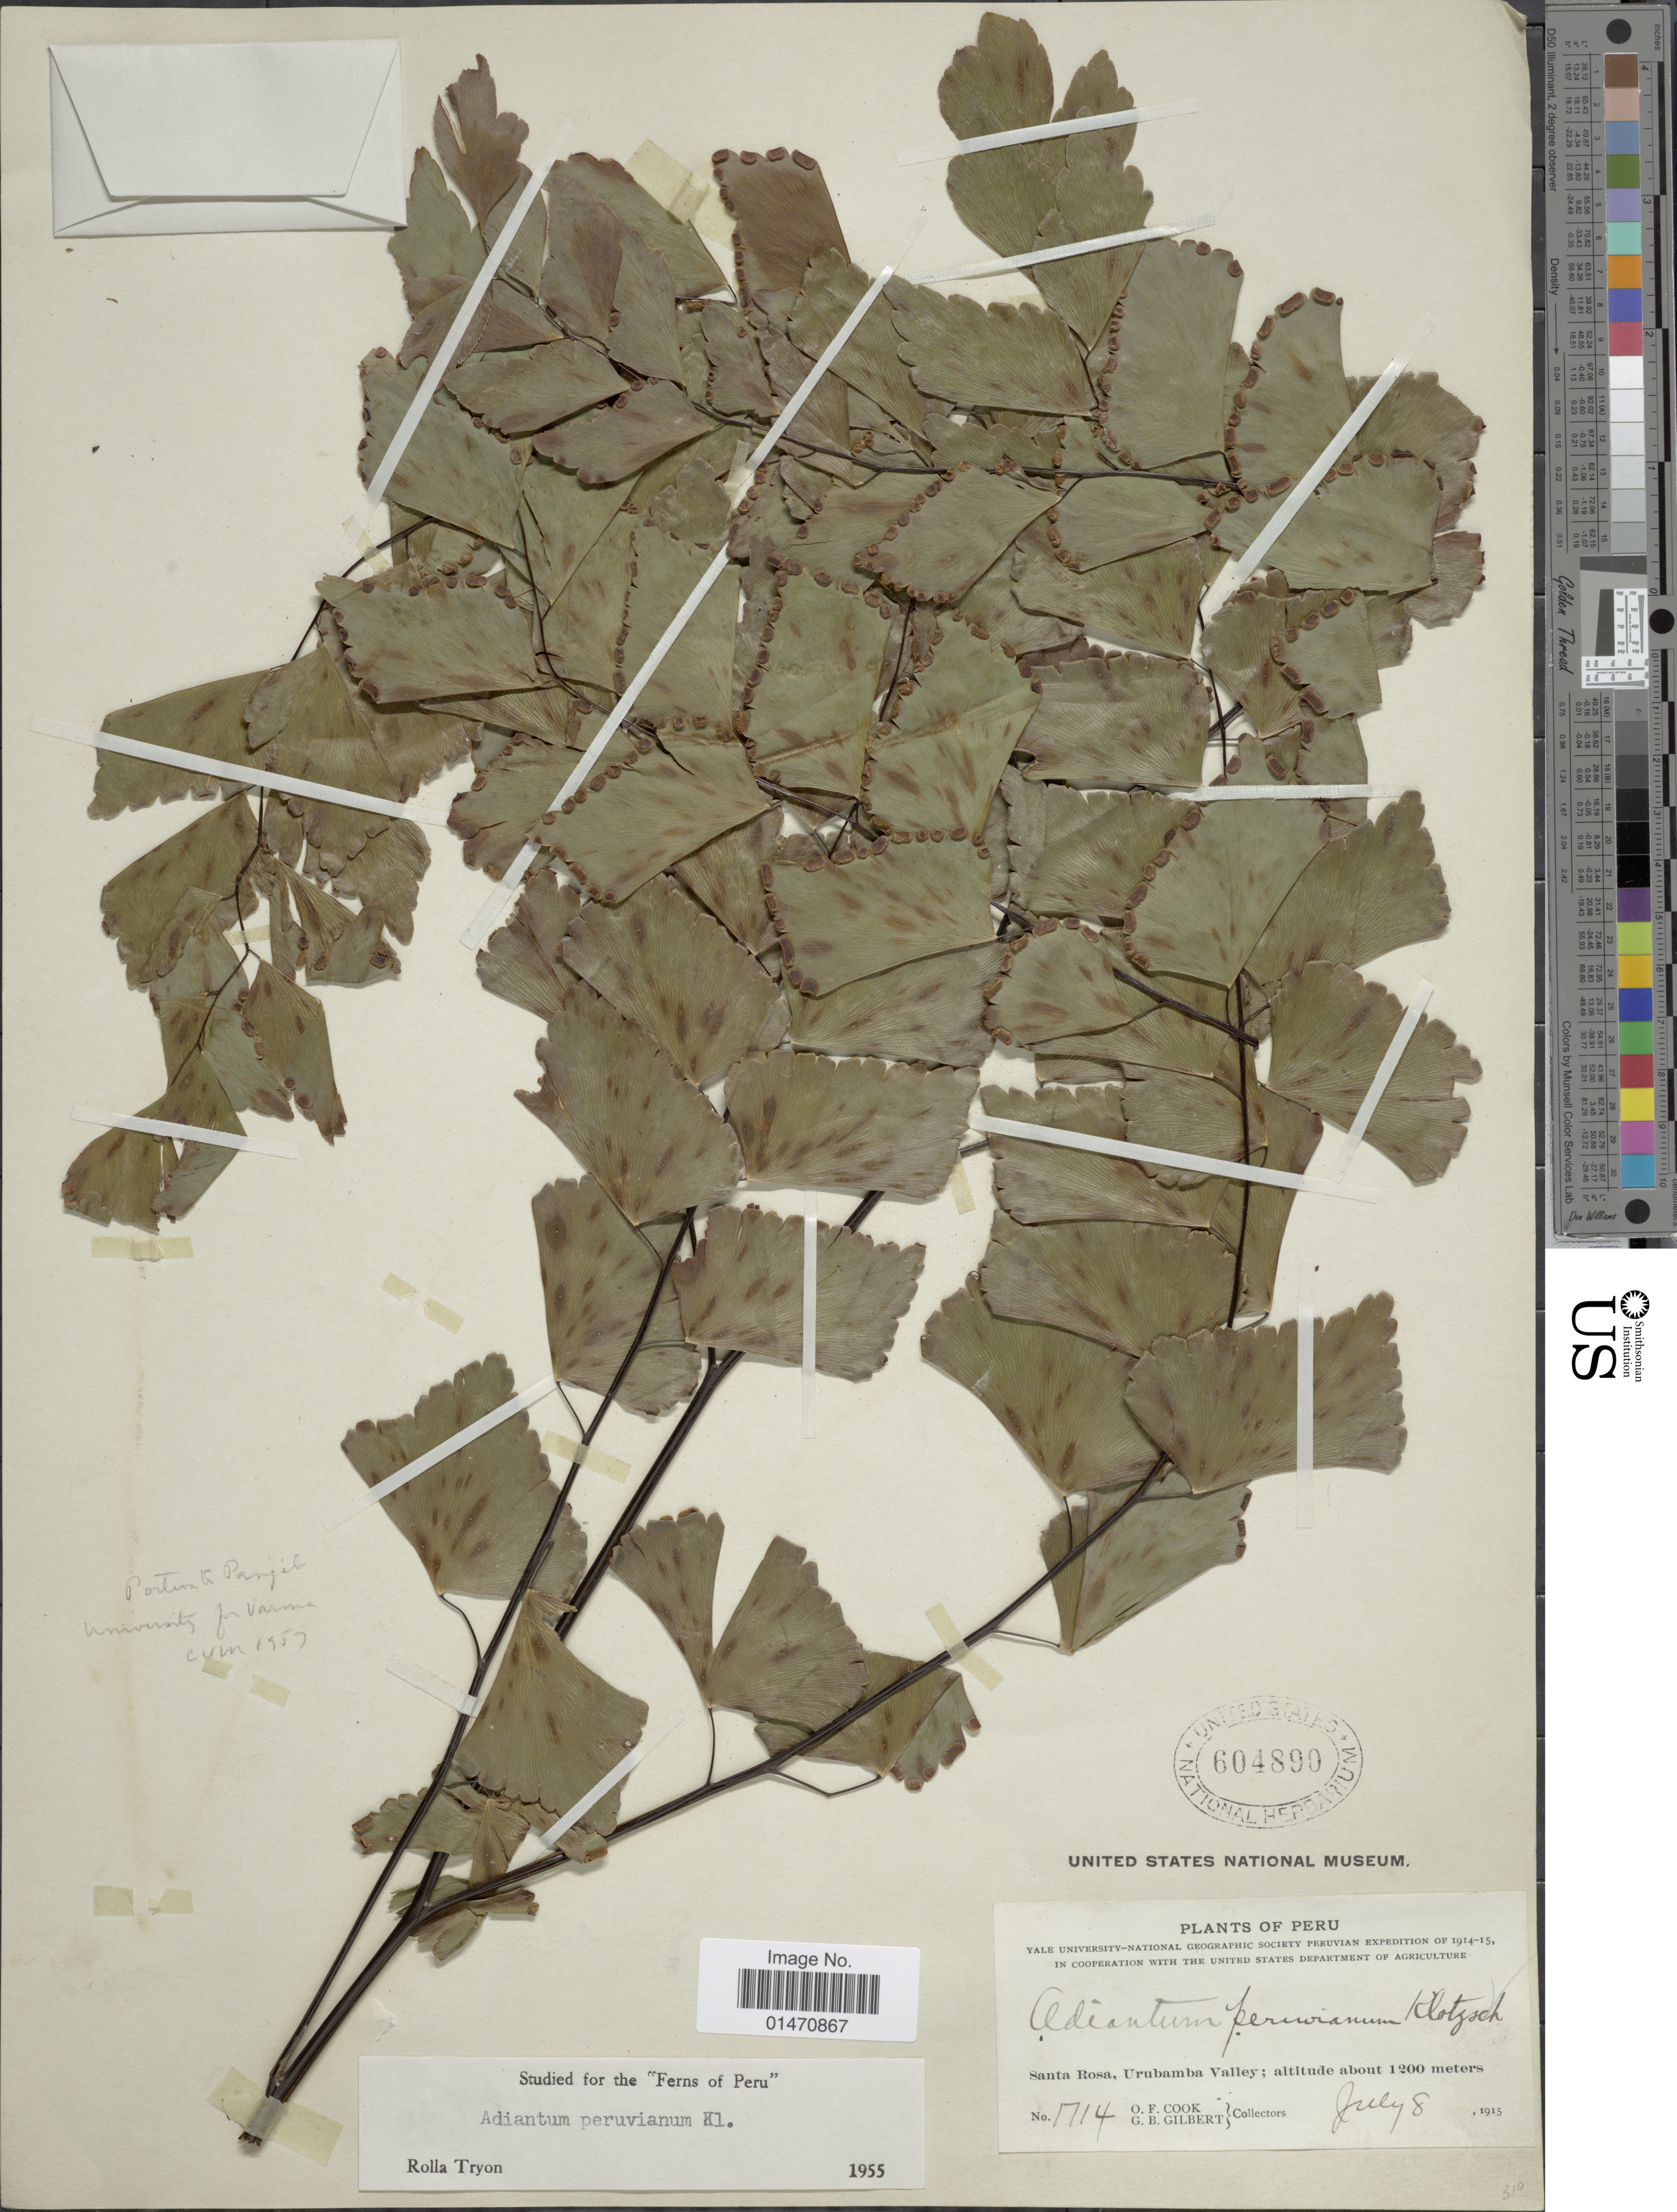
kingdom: Plantae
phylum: Tracheophyta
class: Polypodiopsida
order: Polypodiales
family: Pteridaceae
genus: Adiantum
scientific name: Adiantum peruvianum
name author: Klotzsch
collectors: O. F. Cook & G. B. Gilbert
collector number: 1714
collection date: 1915-07-08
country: Peru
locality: Santa Rosa, Urubamba Valley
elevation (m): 1200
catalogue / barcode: US 604890